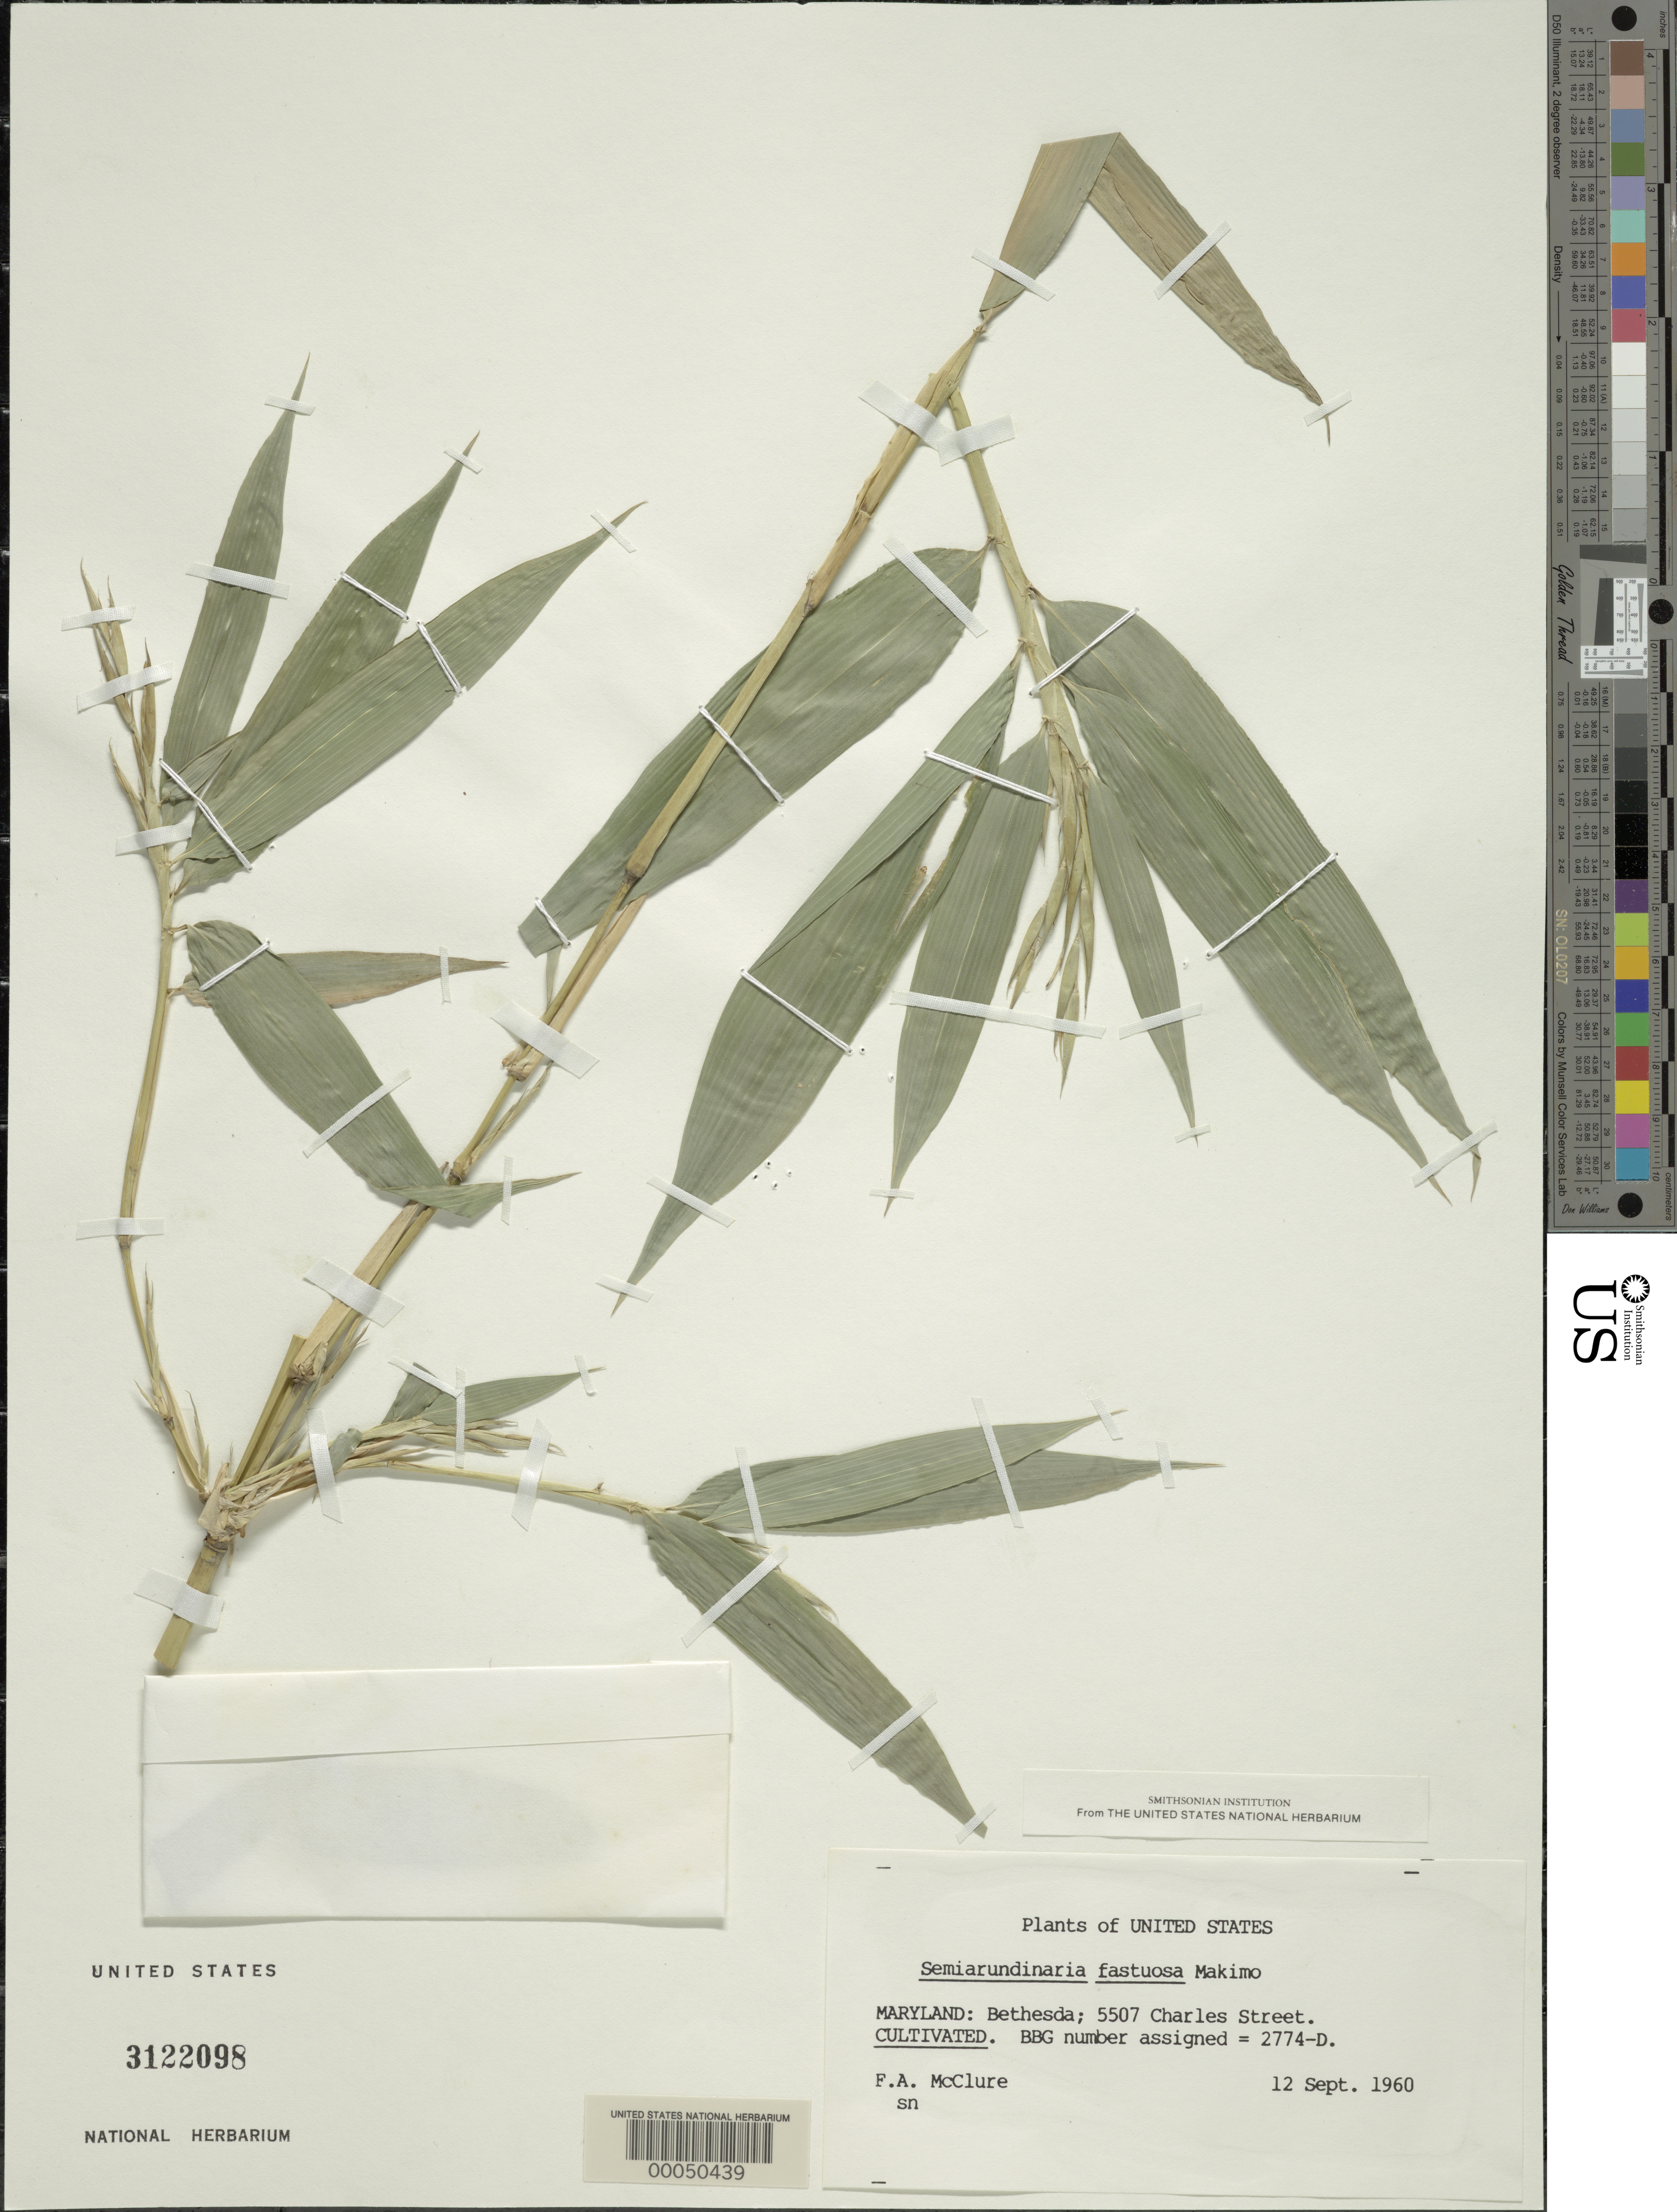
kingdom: Plantae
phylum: Tracheophyta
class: Liliopsida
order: Poales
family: Poaceae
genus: Semiarundinaria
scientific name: Semiarundinaria fastuosa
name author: Makino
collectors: F. A. McClure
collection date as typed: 12 Sep 1960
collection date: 1960-09-12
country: United States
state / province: Maryland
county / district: Montgomery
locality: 5507 Charles Street, Bethesda (McClure's garden)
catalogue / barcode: US 3122098